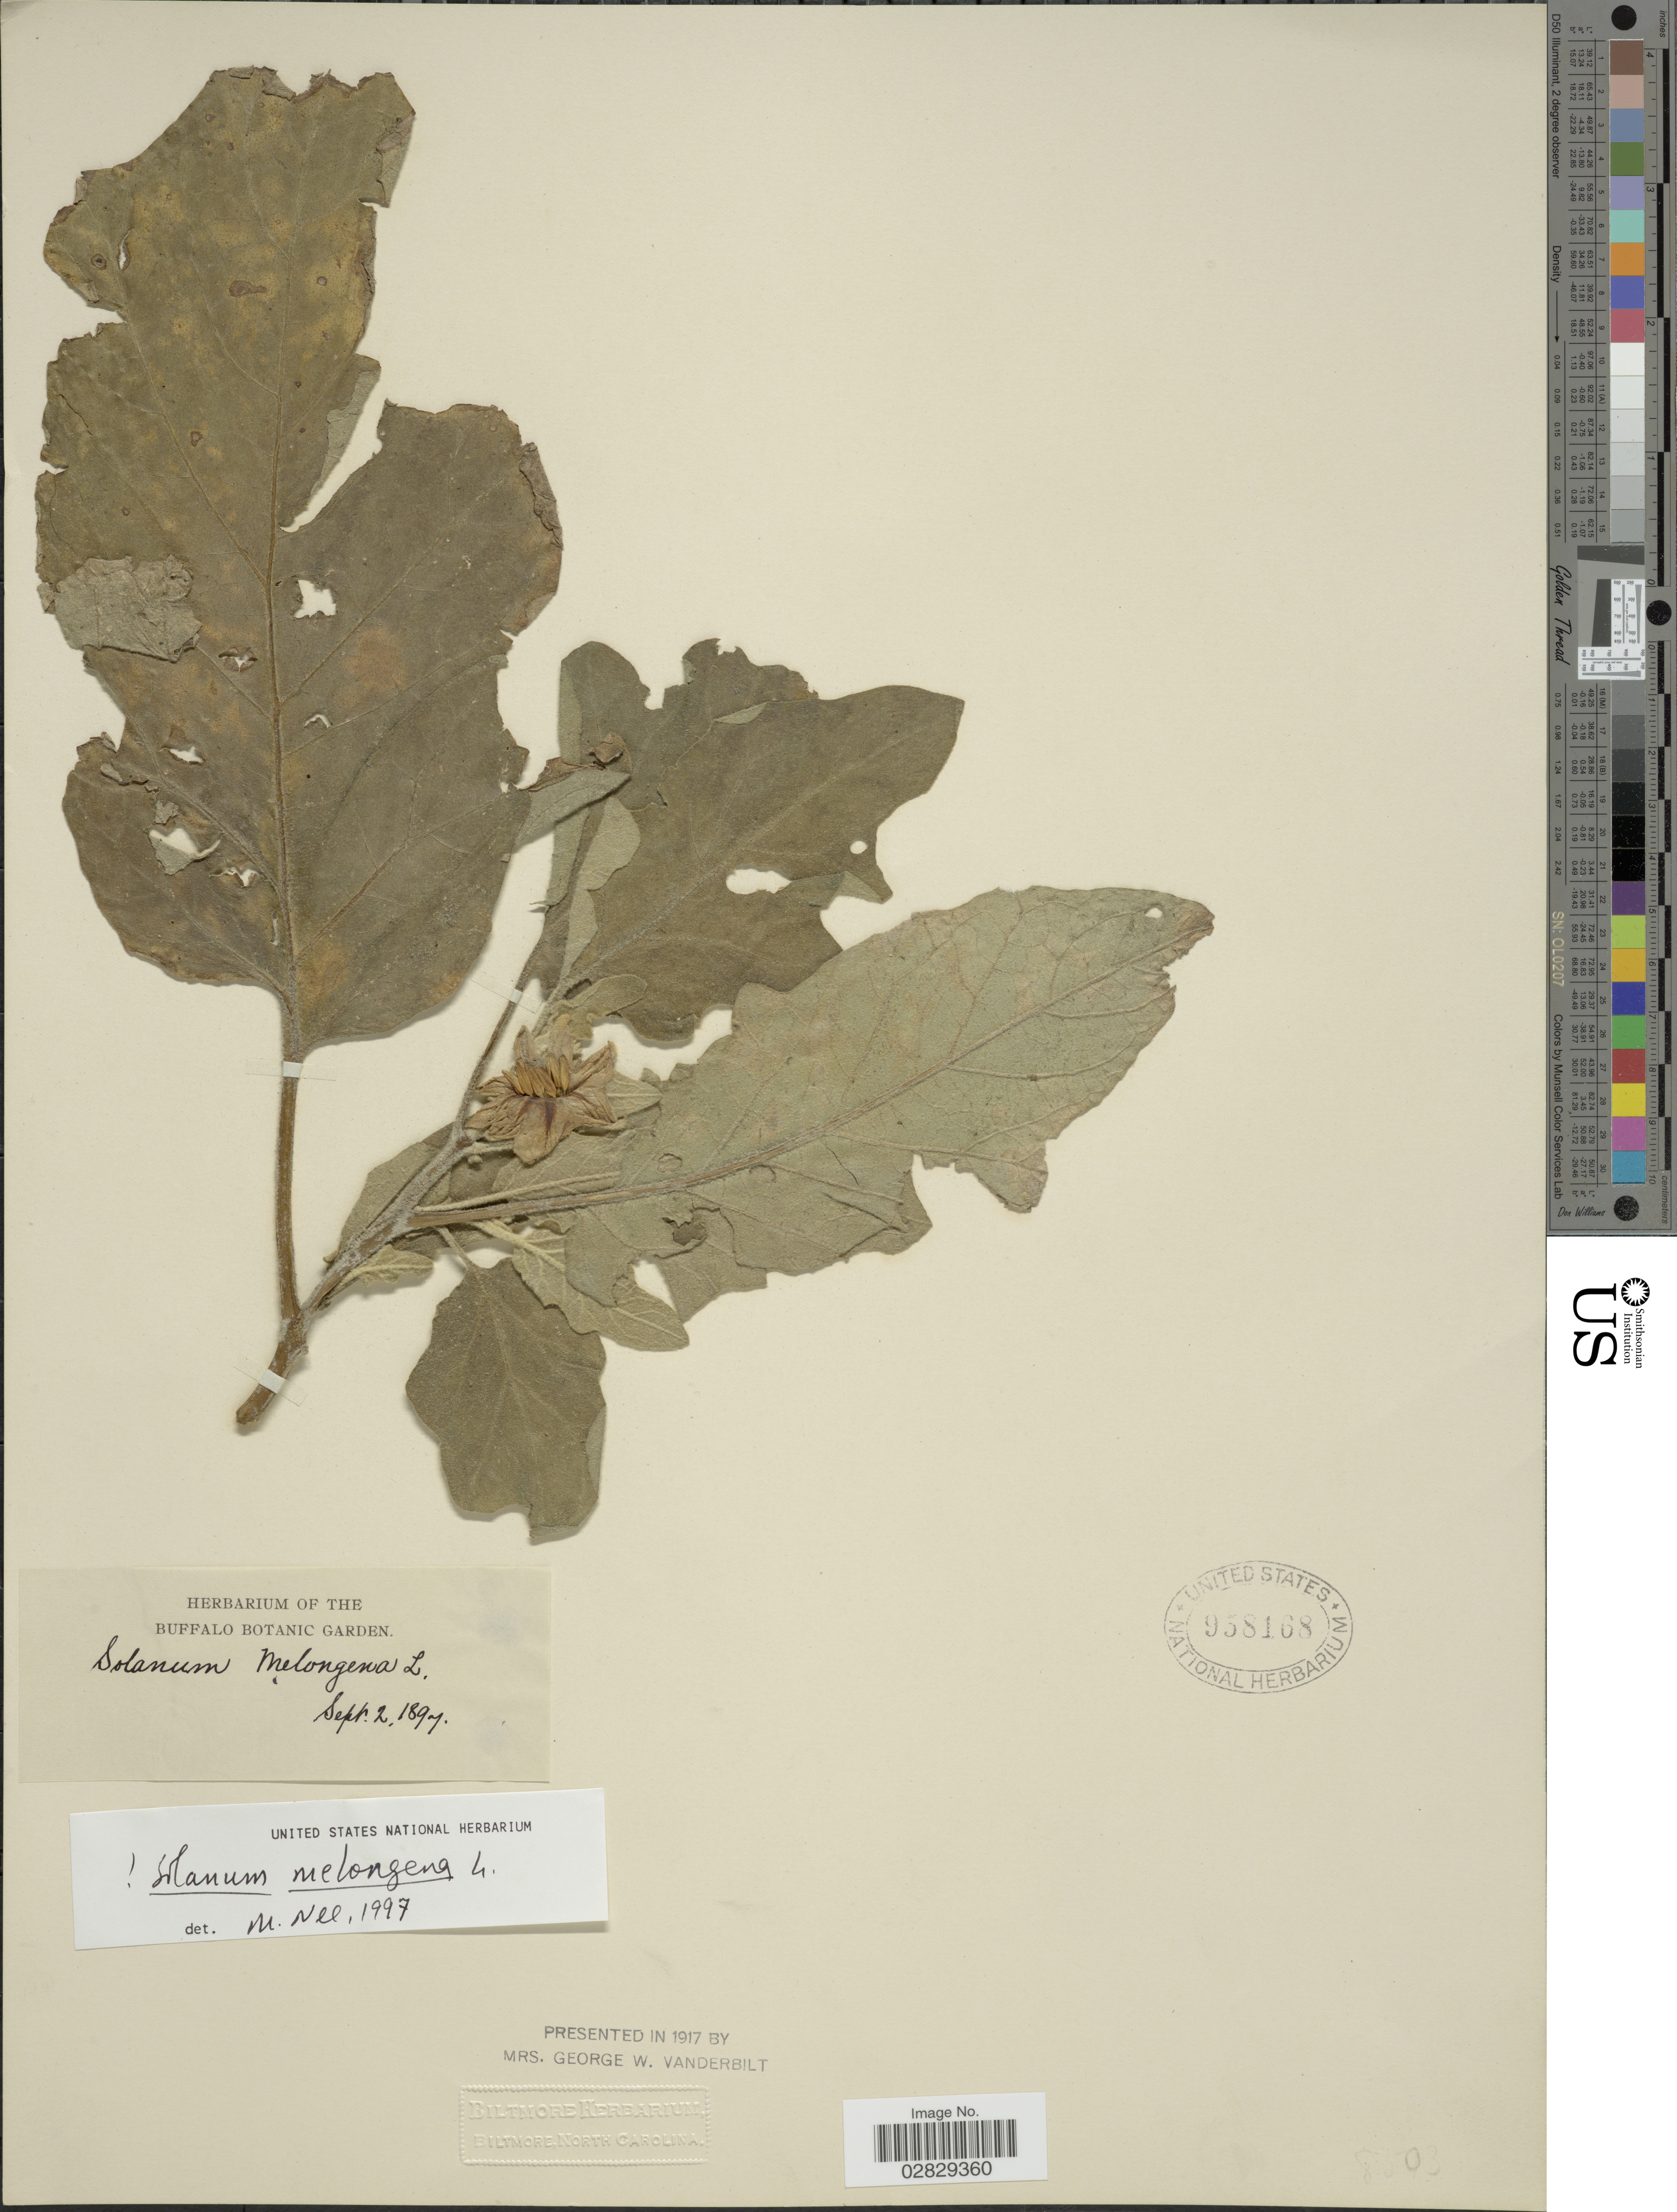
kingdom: Plantae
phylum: Tracheophyta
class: Magnoliopsida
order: Solanales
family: Solanaceae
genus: Solanum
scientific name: Solanum melongena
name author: L.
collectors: ex herb. Buffalo Botanic Garden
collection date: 1894-09-02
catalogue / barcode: US 958168